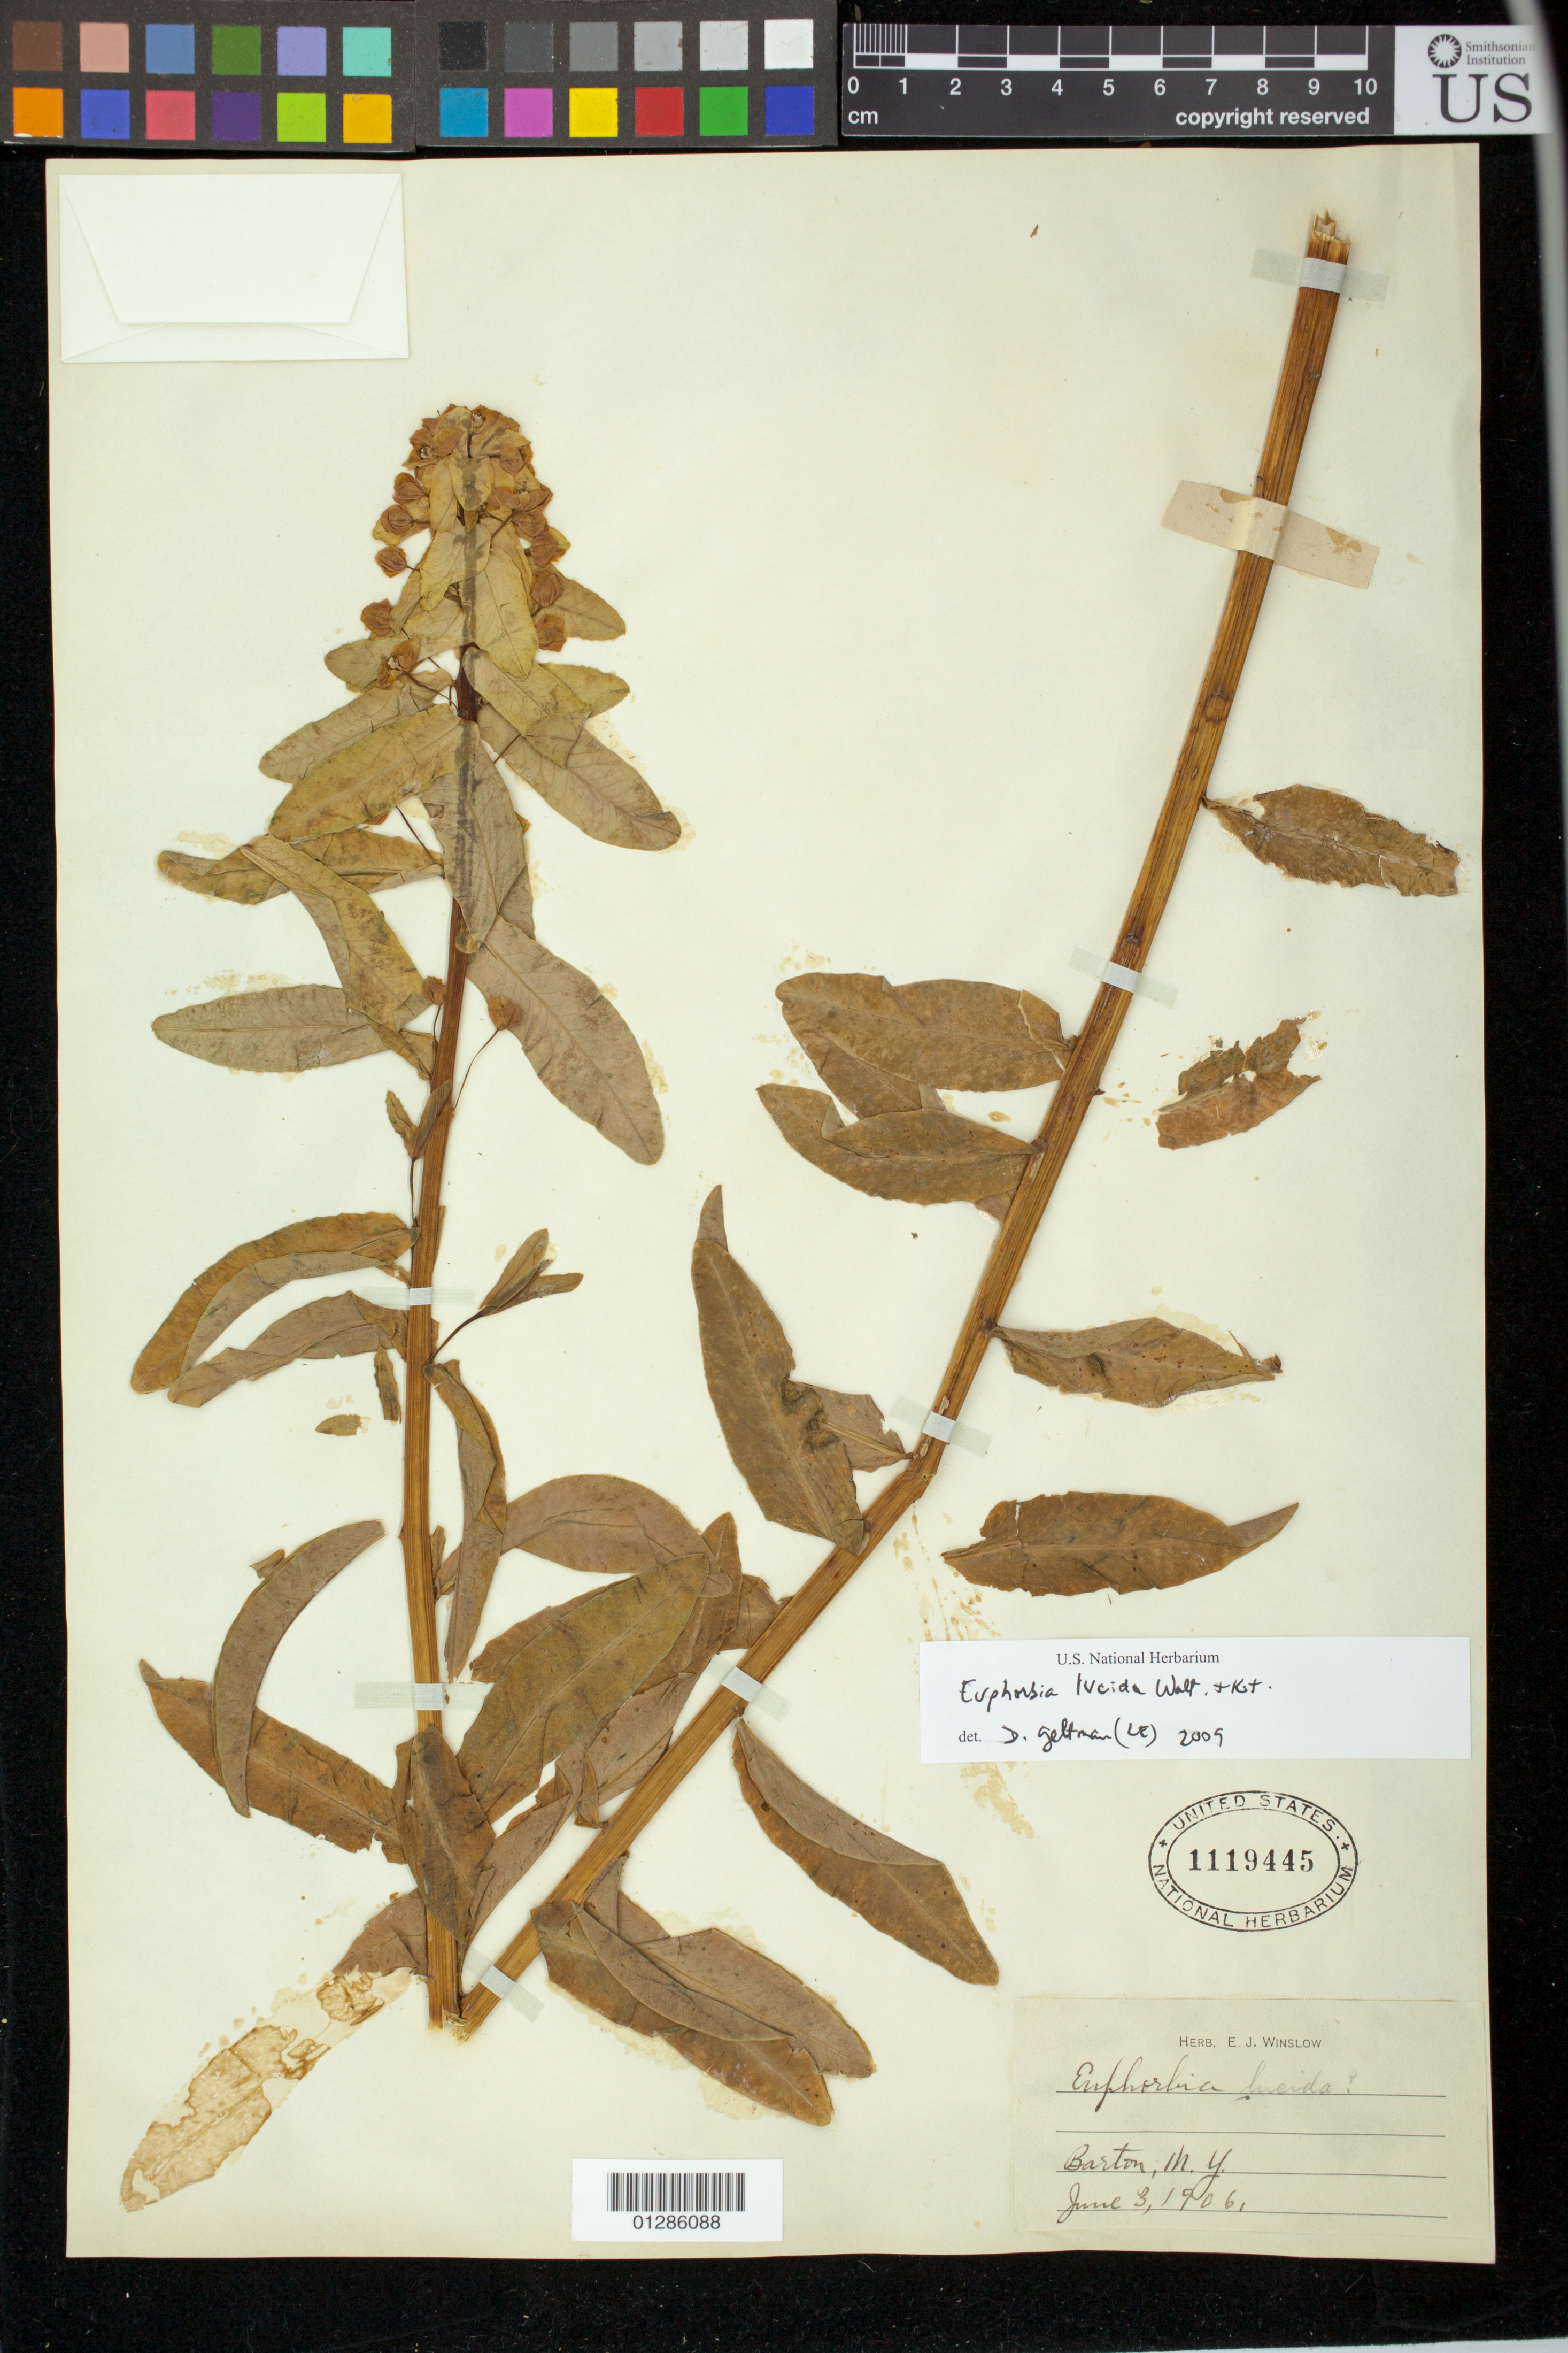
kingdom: Plantae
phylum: Tracheophyta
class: Magnoliopsida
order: Malpighiales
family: Euphorbiaceae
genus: Euphorbia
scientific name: Euphorbia lucida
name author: Waldst. & Kit.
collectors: E. Winslow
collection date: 1906-06-03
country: United States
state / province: New York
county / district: Tioga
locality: Barton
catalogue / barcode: US 1119445